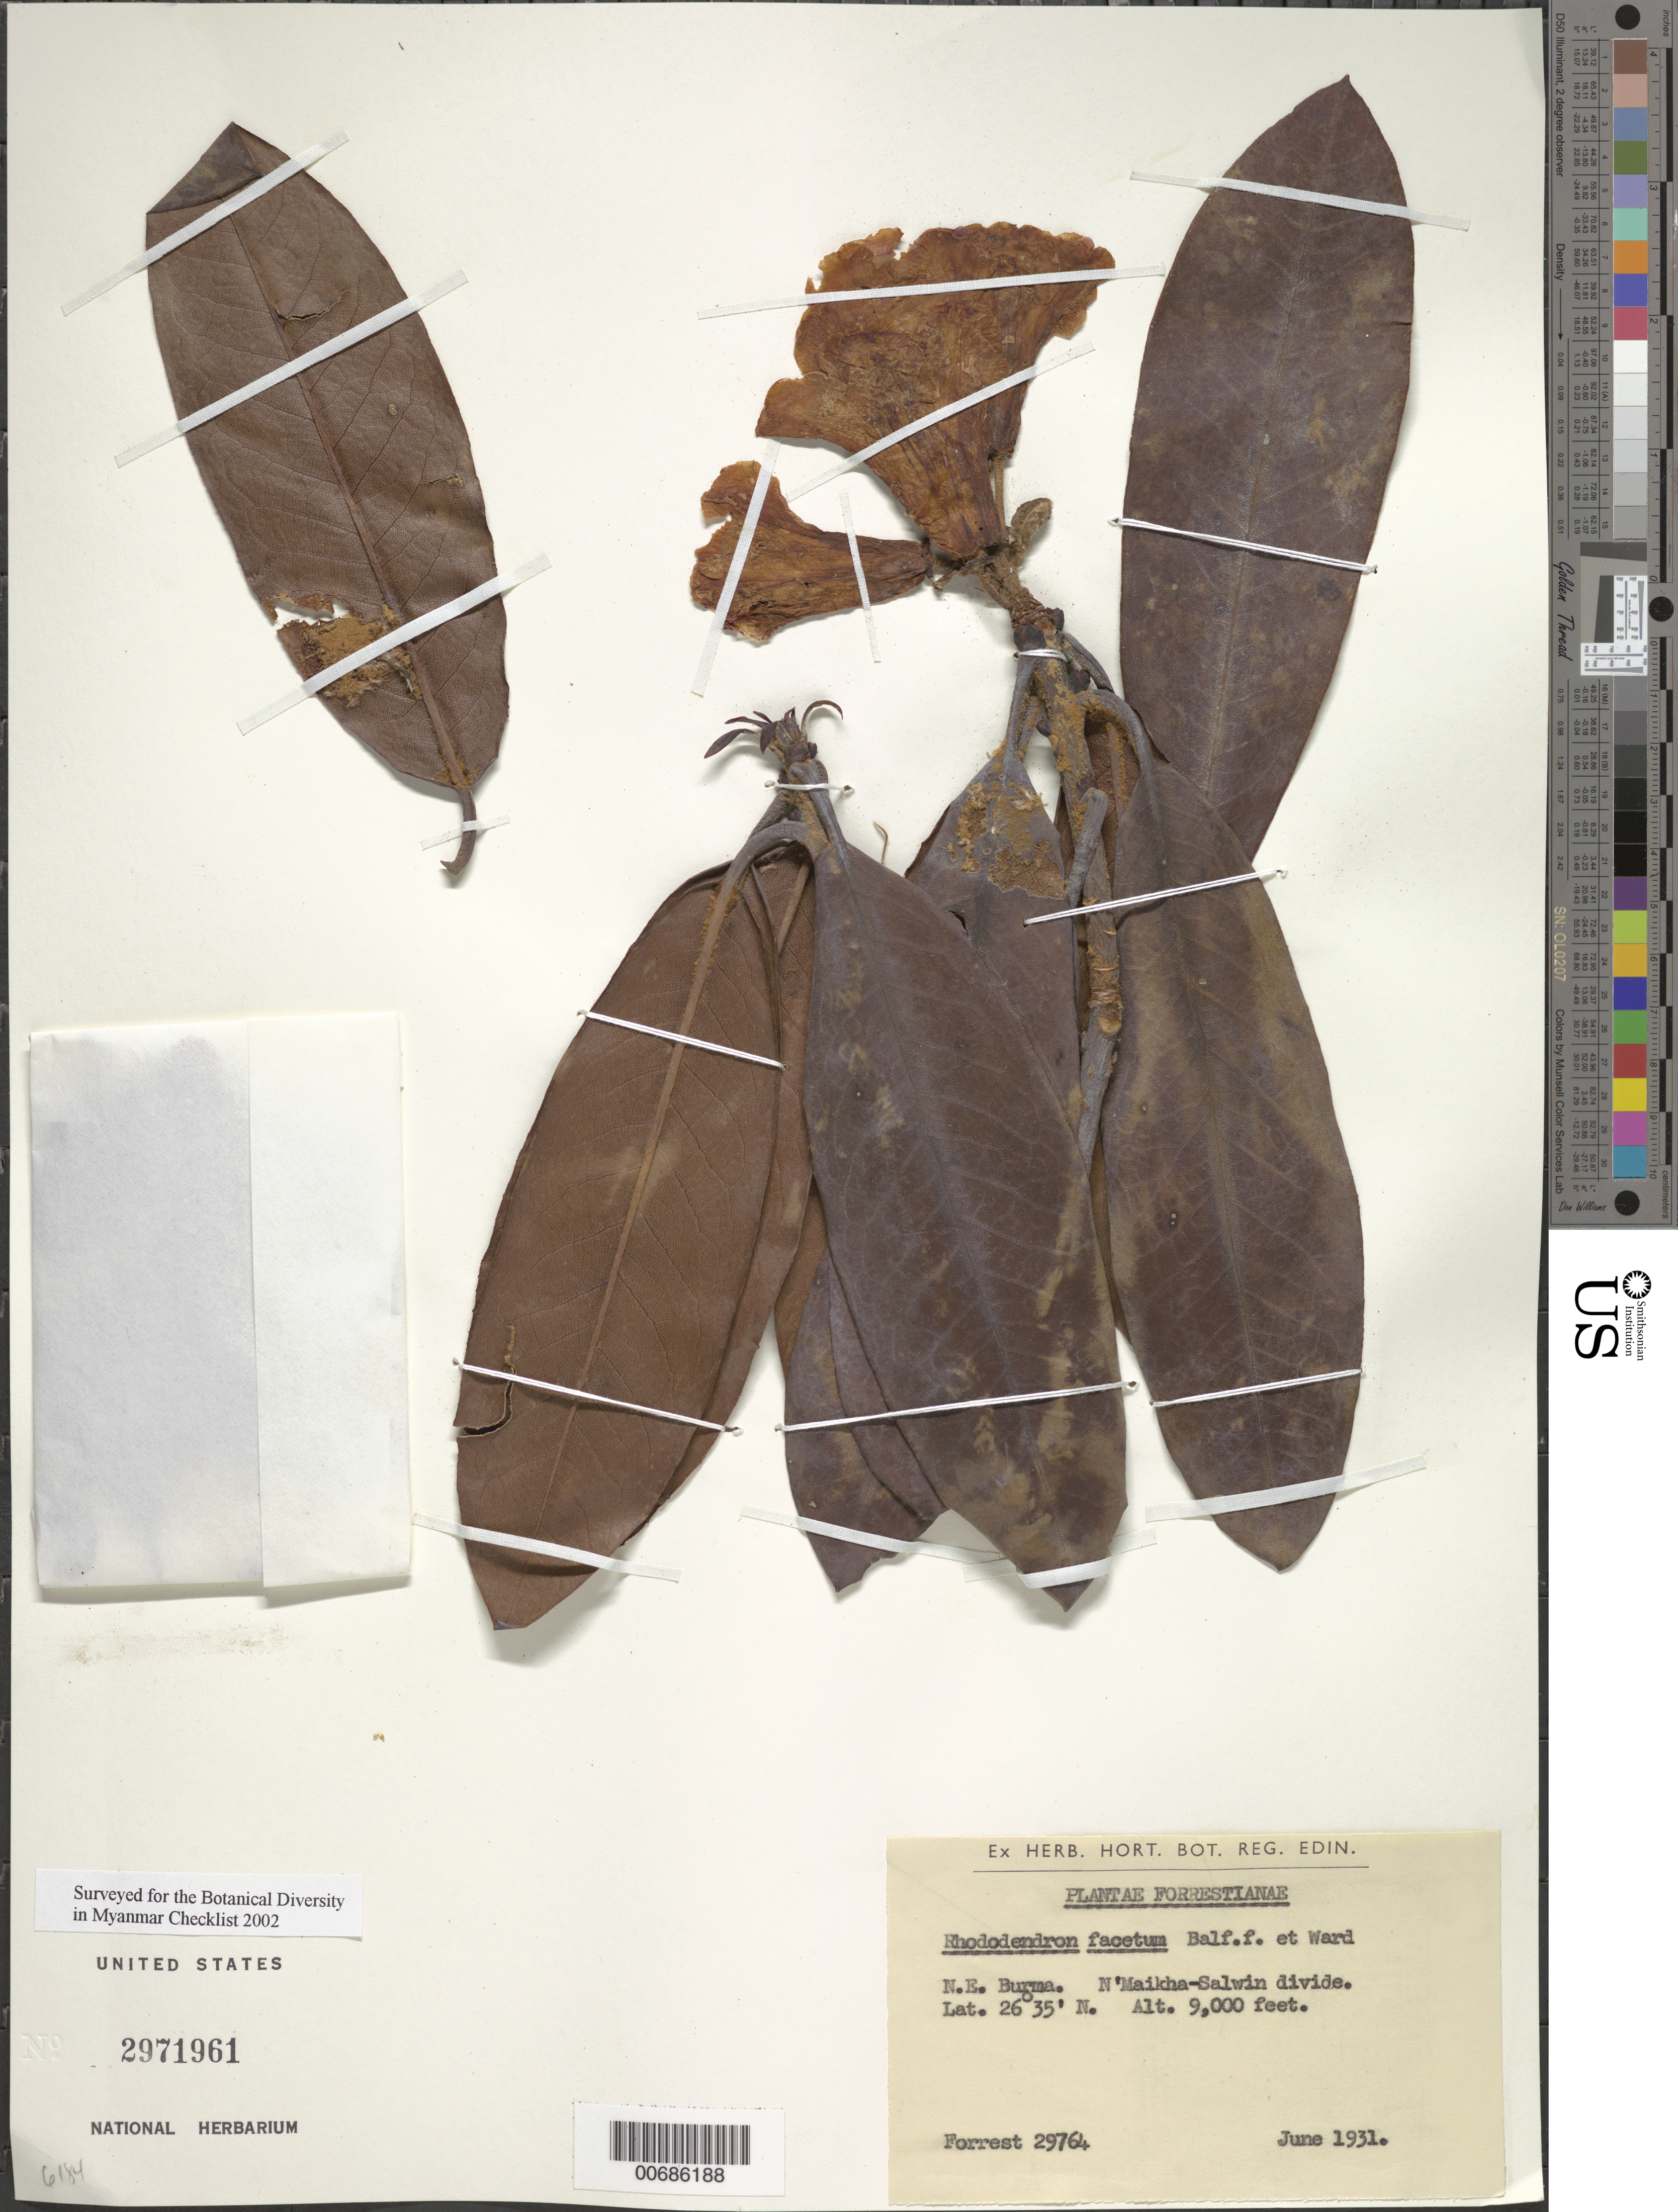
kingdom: Plantae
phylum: Tracheophyta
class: Magnoliopsida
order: Ericales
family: Ericaceae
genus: Rhododendron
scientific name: Rhododendron facetum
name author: Balf. f. & Ward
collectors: G. Forrest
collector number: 29764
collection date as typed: Jun 1931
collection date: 1931-06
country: Myanmar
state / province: Kachin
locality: N'Maikha-Salwin Divide, W flank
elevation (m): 2743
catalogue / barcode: US 2971961